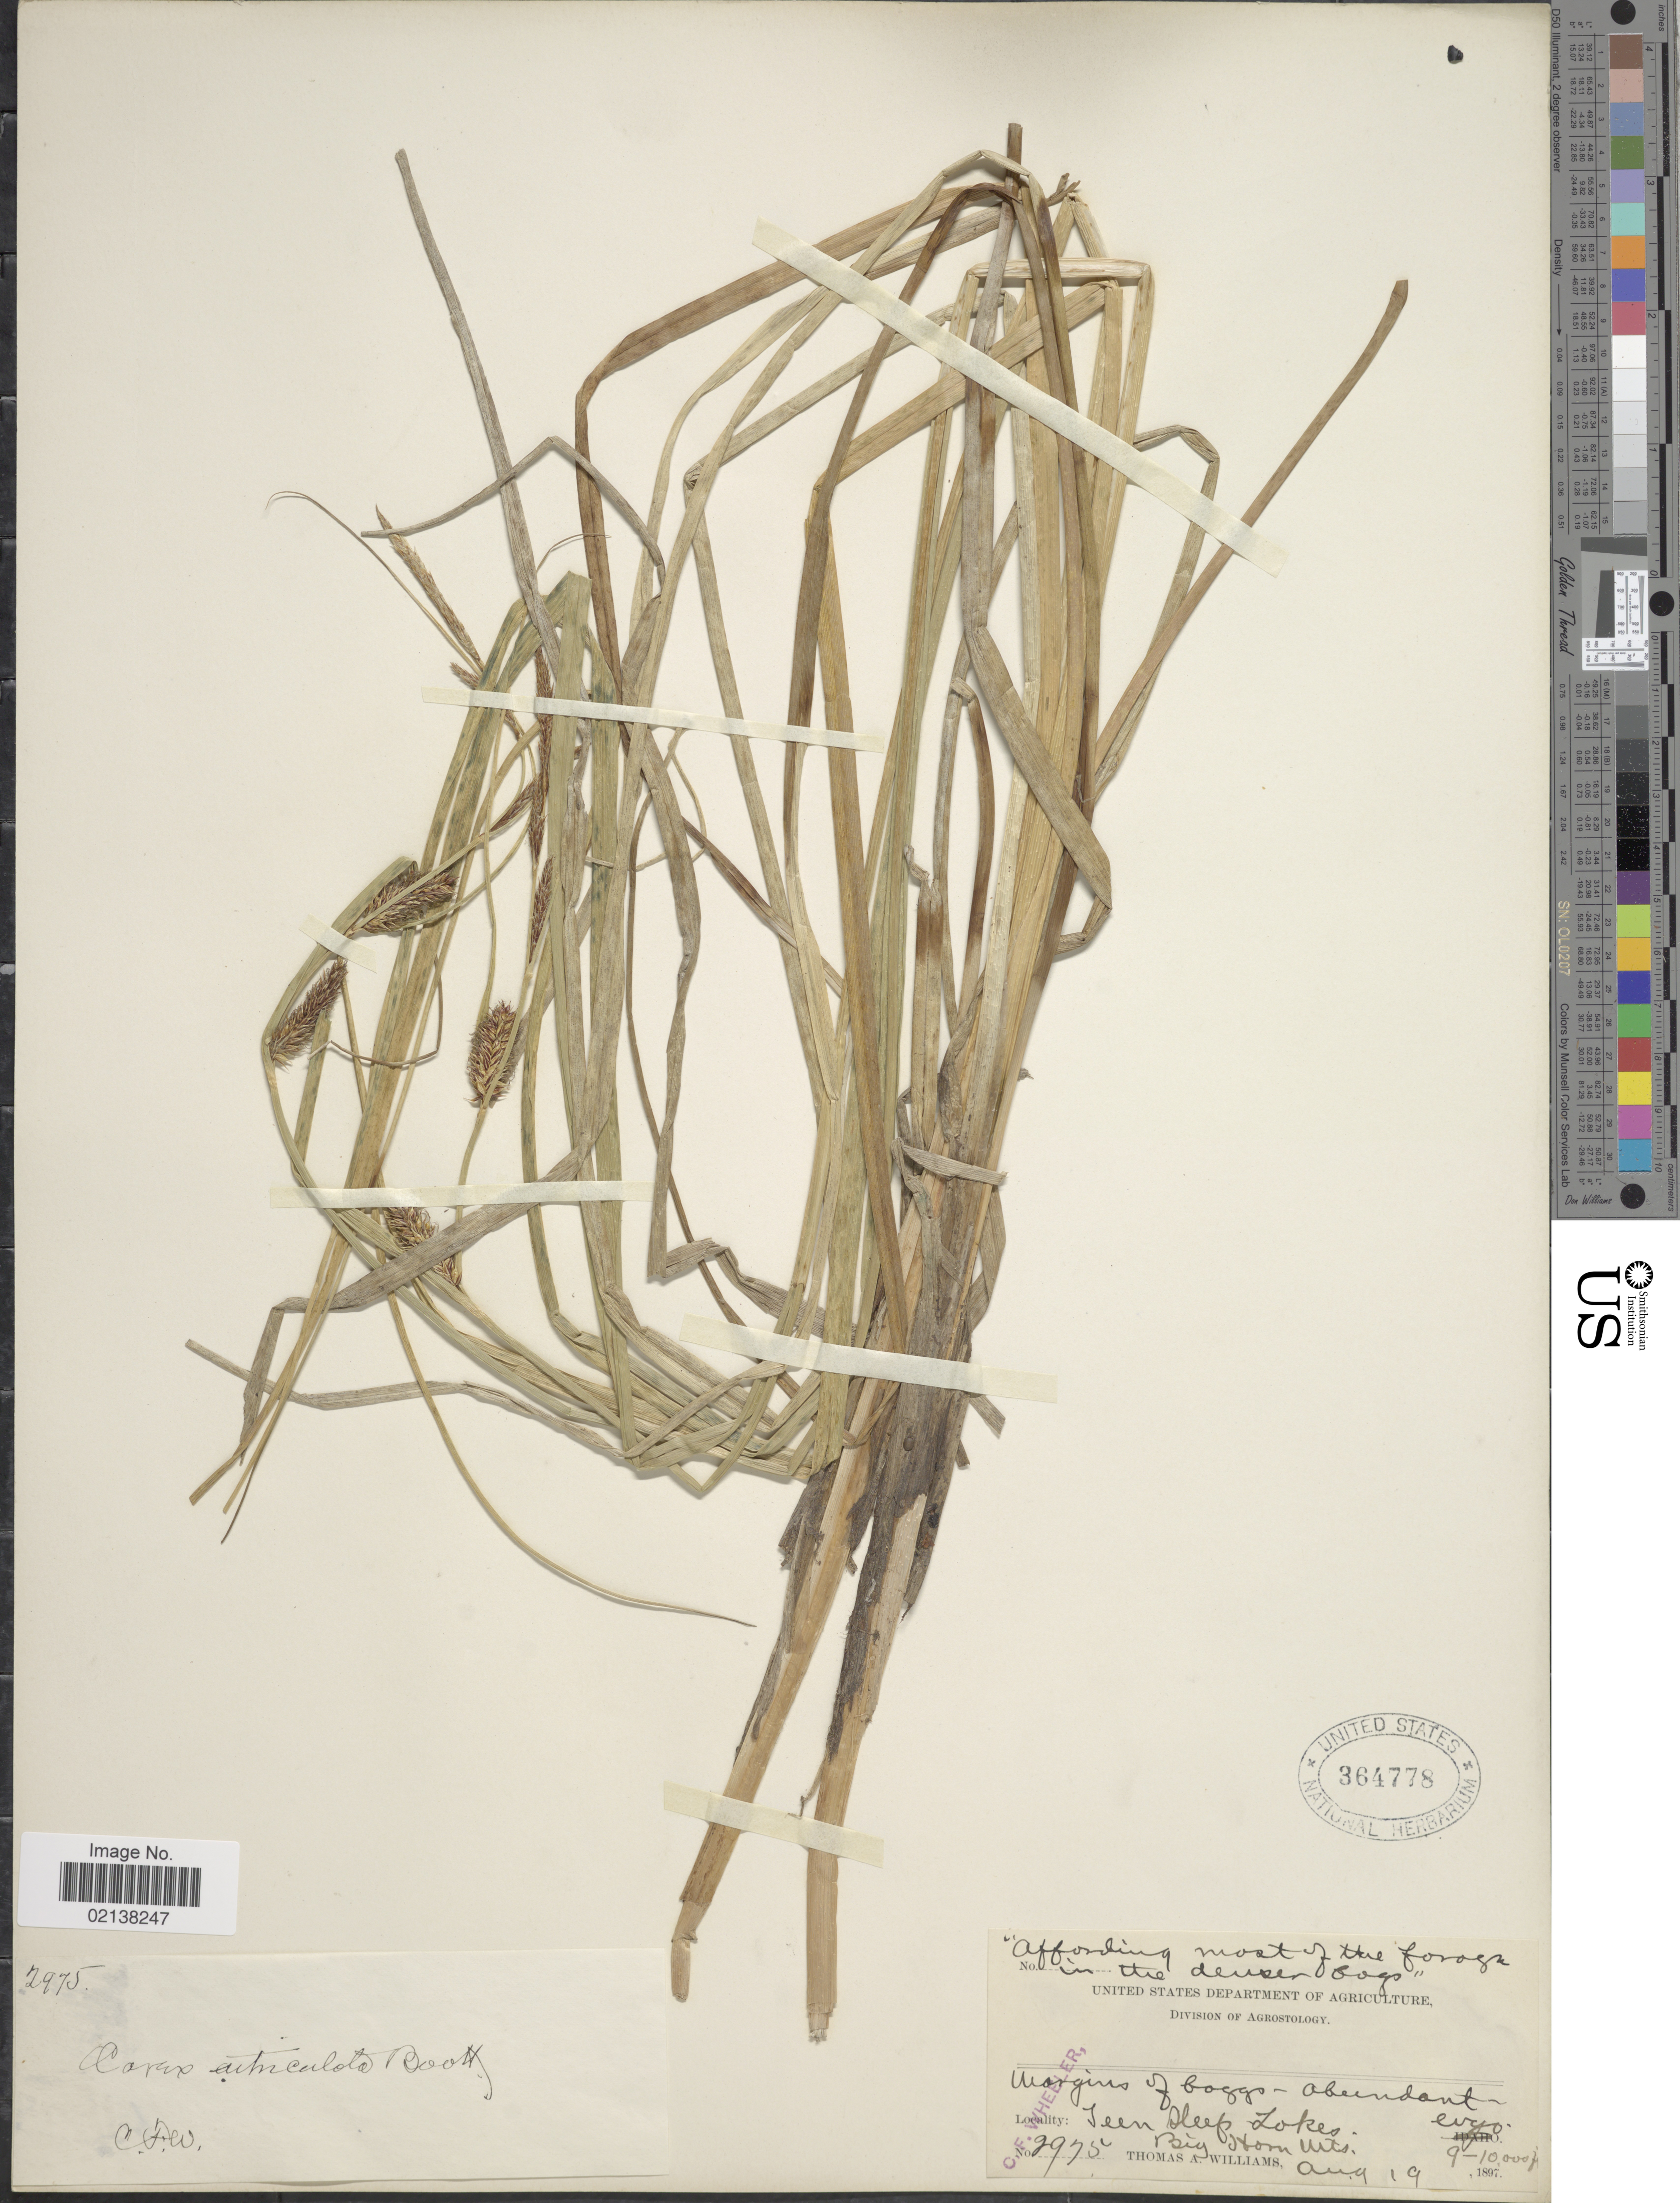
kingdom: Plantae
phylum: Tracheophyta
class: Liliopsida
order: Poales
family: Cyperaceae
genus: Carex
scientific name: Carex utriculata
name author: Boott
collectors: T. A. Williams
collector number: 2975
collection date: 1897-08-19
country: United States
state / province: Wyoming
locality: Teen Sleep Lakes. Big Horn Mts.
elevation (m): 2743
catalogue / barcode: US 364778